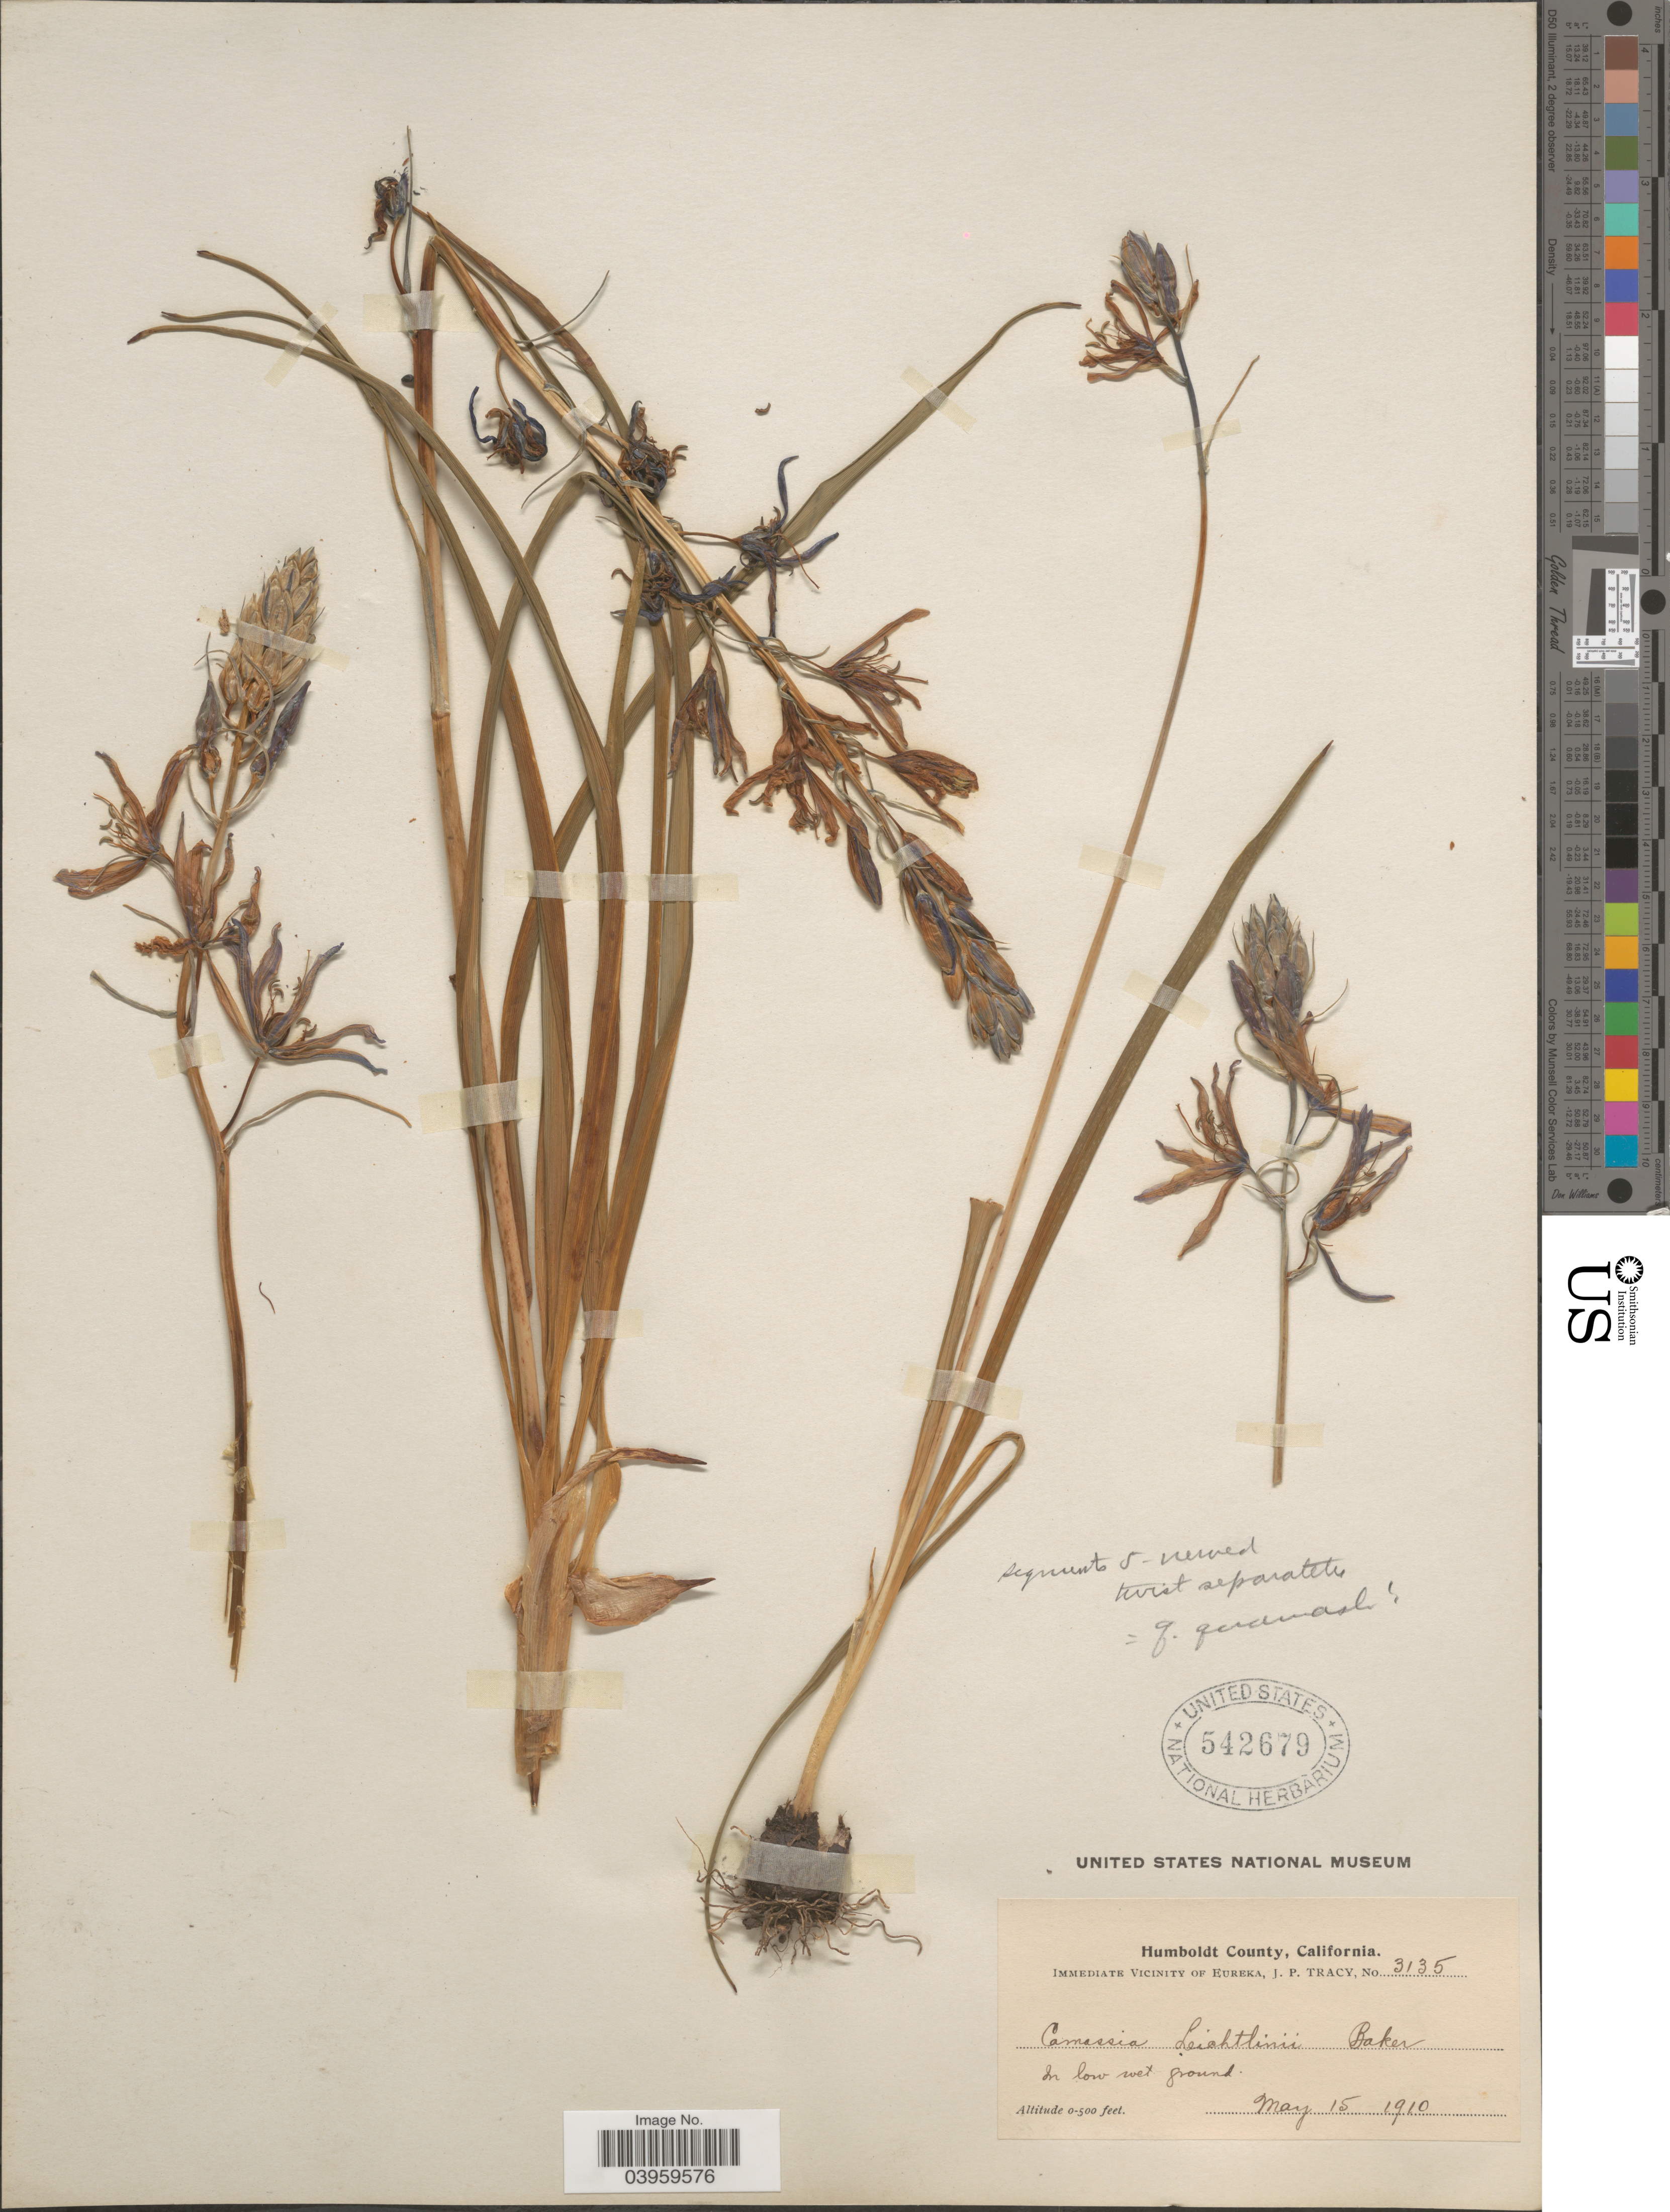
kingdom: Plantae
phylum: Tracheophyta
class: Liliopsida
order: Asparagales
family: Asparagaceae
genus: Camassia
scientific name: Camassia quamash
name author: (Pursh) Greene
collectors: J. Tracy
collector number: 3135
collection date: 1910-05-15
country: United States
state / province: California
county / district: Humboldt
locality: Humboldt County. Immediate Vicinity of Eureka. In low wet ground.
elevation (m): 0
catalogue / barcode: US 542679